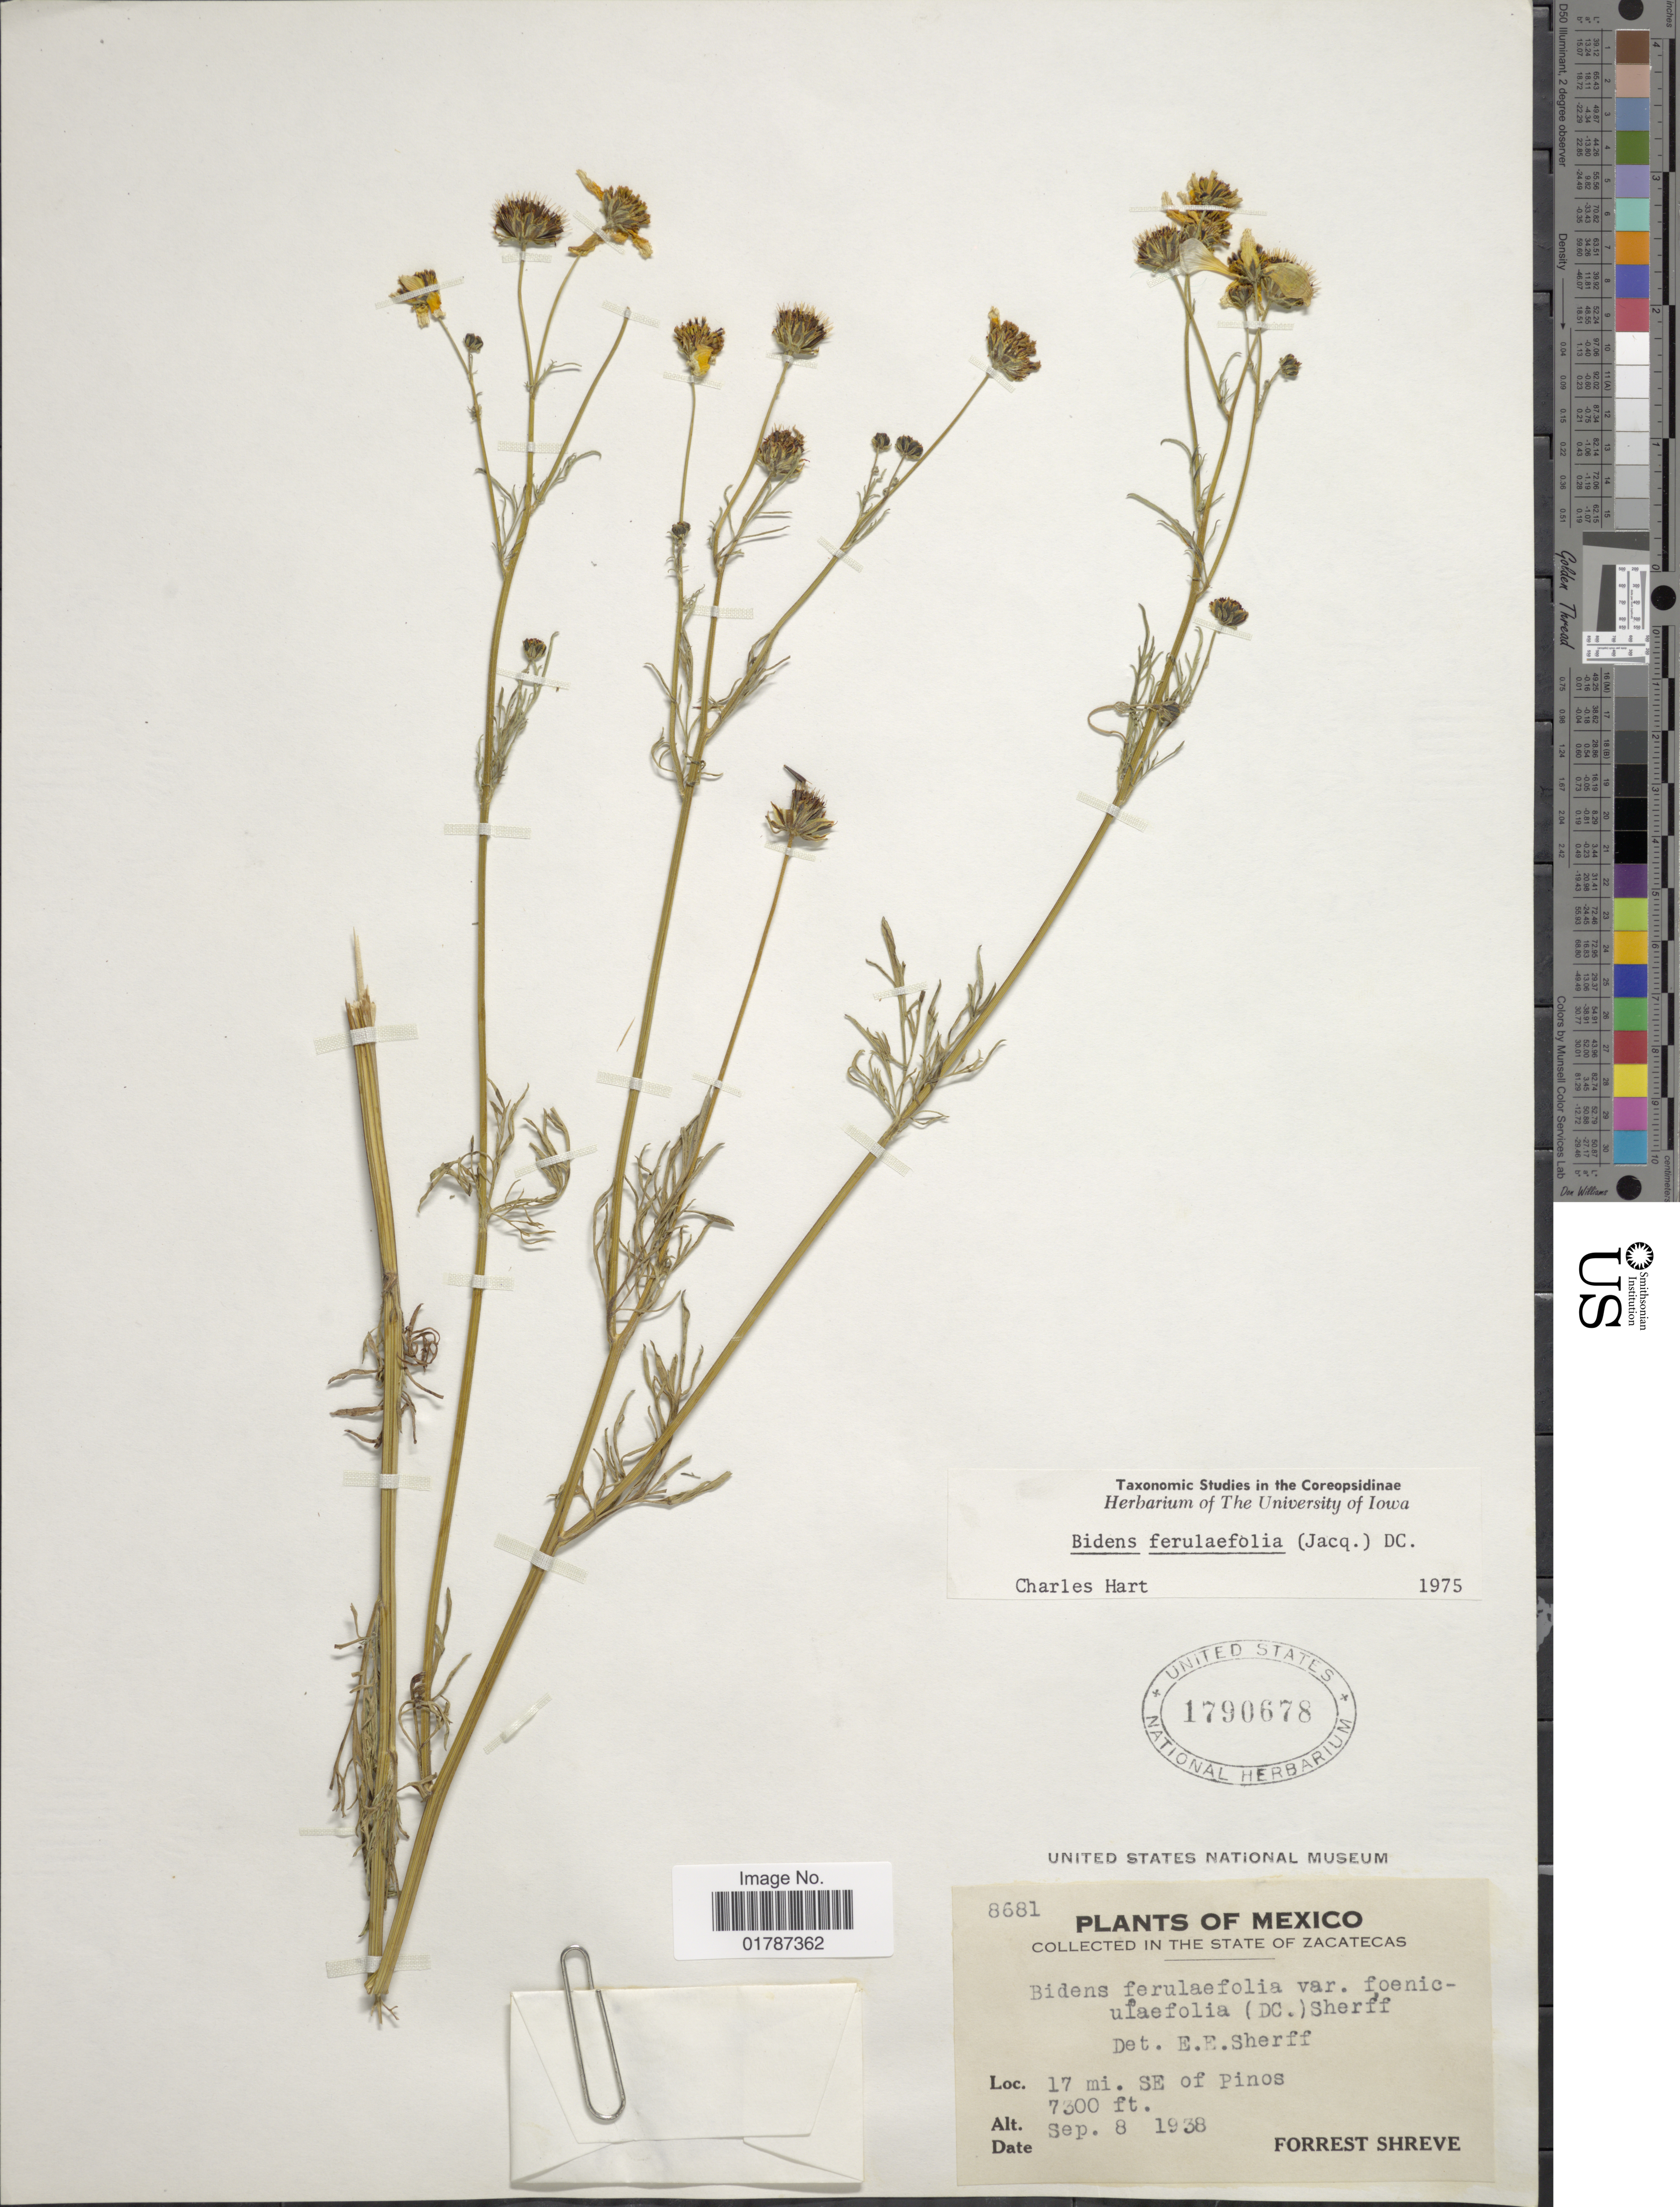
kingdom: Plantae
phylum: Tracheophyta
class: Magnoliopsida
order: Asterales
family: Asteraceae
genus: Bidens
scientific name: Bidens ferulaefolia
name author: (Jacq.) DC.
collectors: F. Shreve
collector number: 8681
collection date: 1938-09-08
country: Mexico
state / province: Zacatecas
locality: In the State of Zacatecas, 17 mi. SE of Pinos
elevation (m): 2225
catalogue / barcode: US 1790678